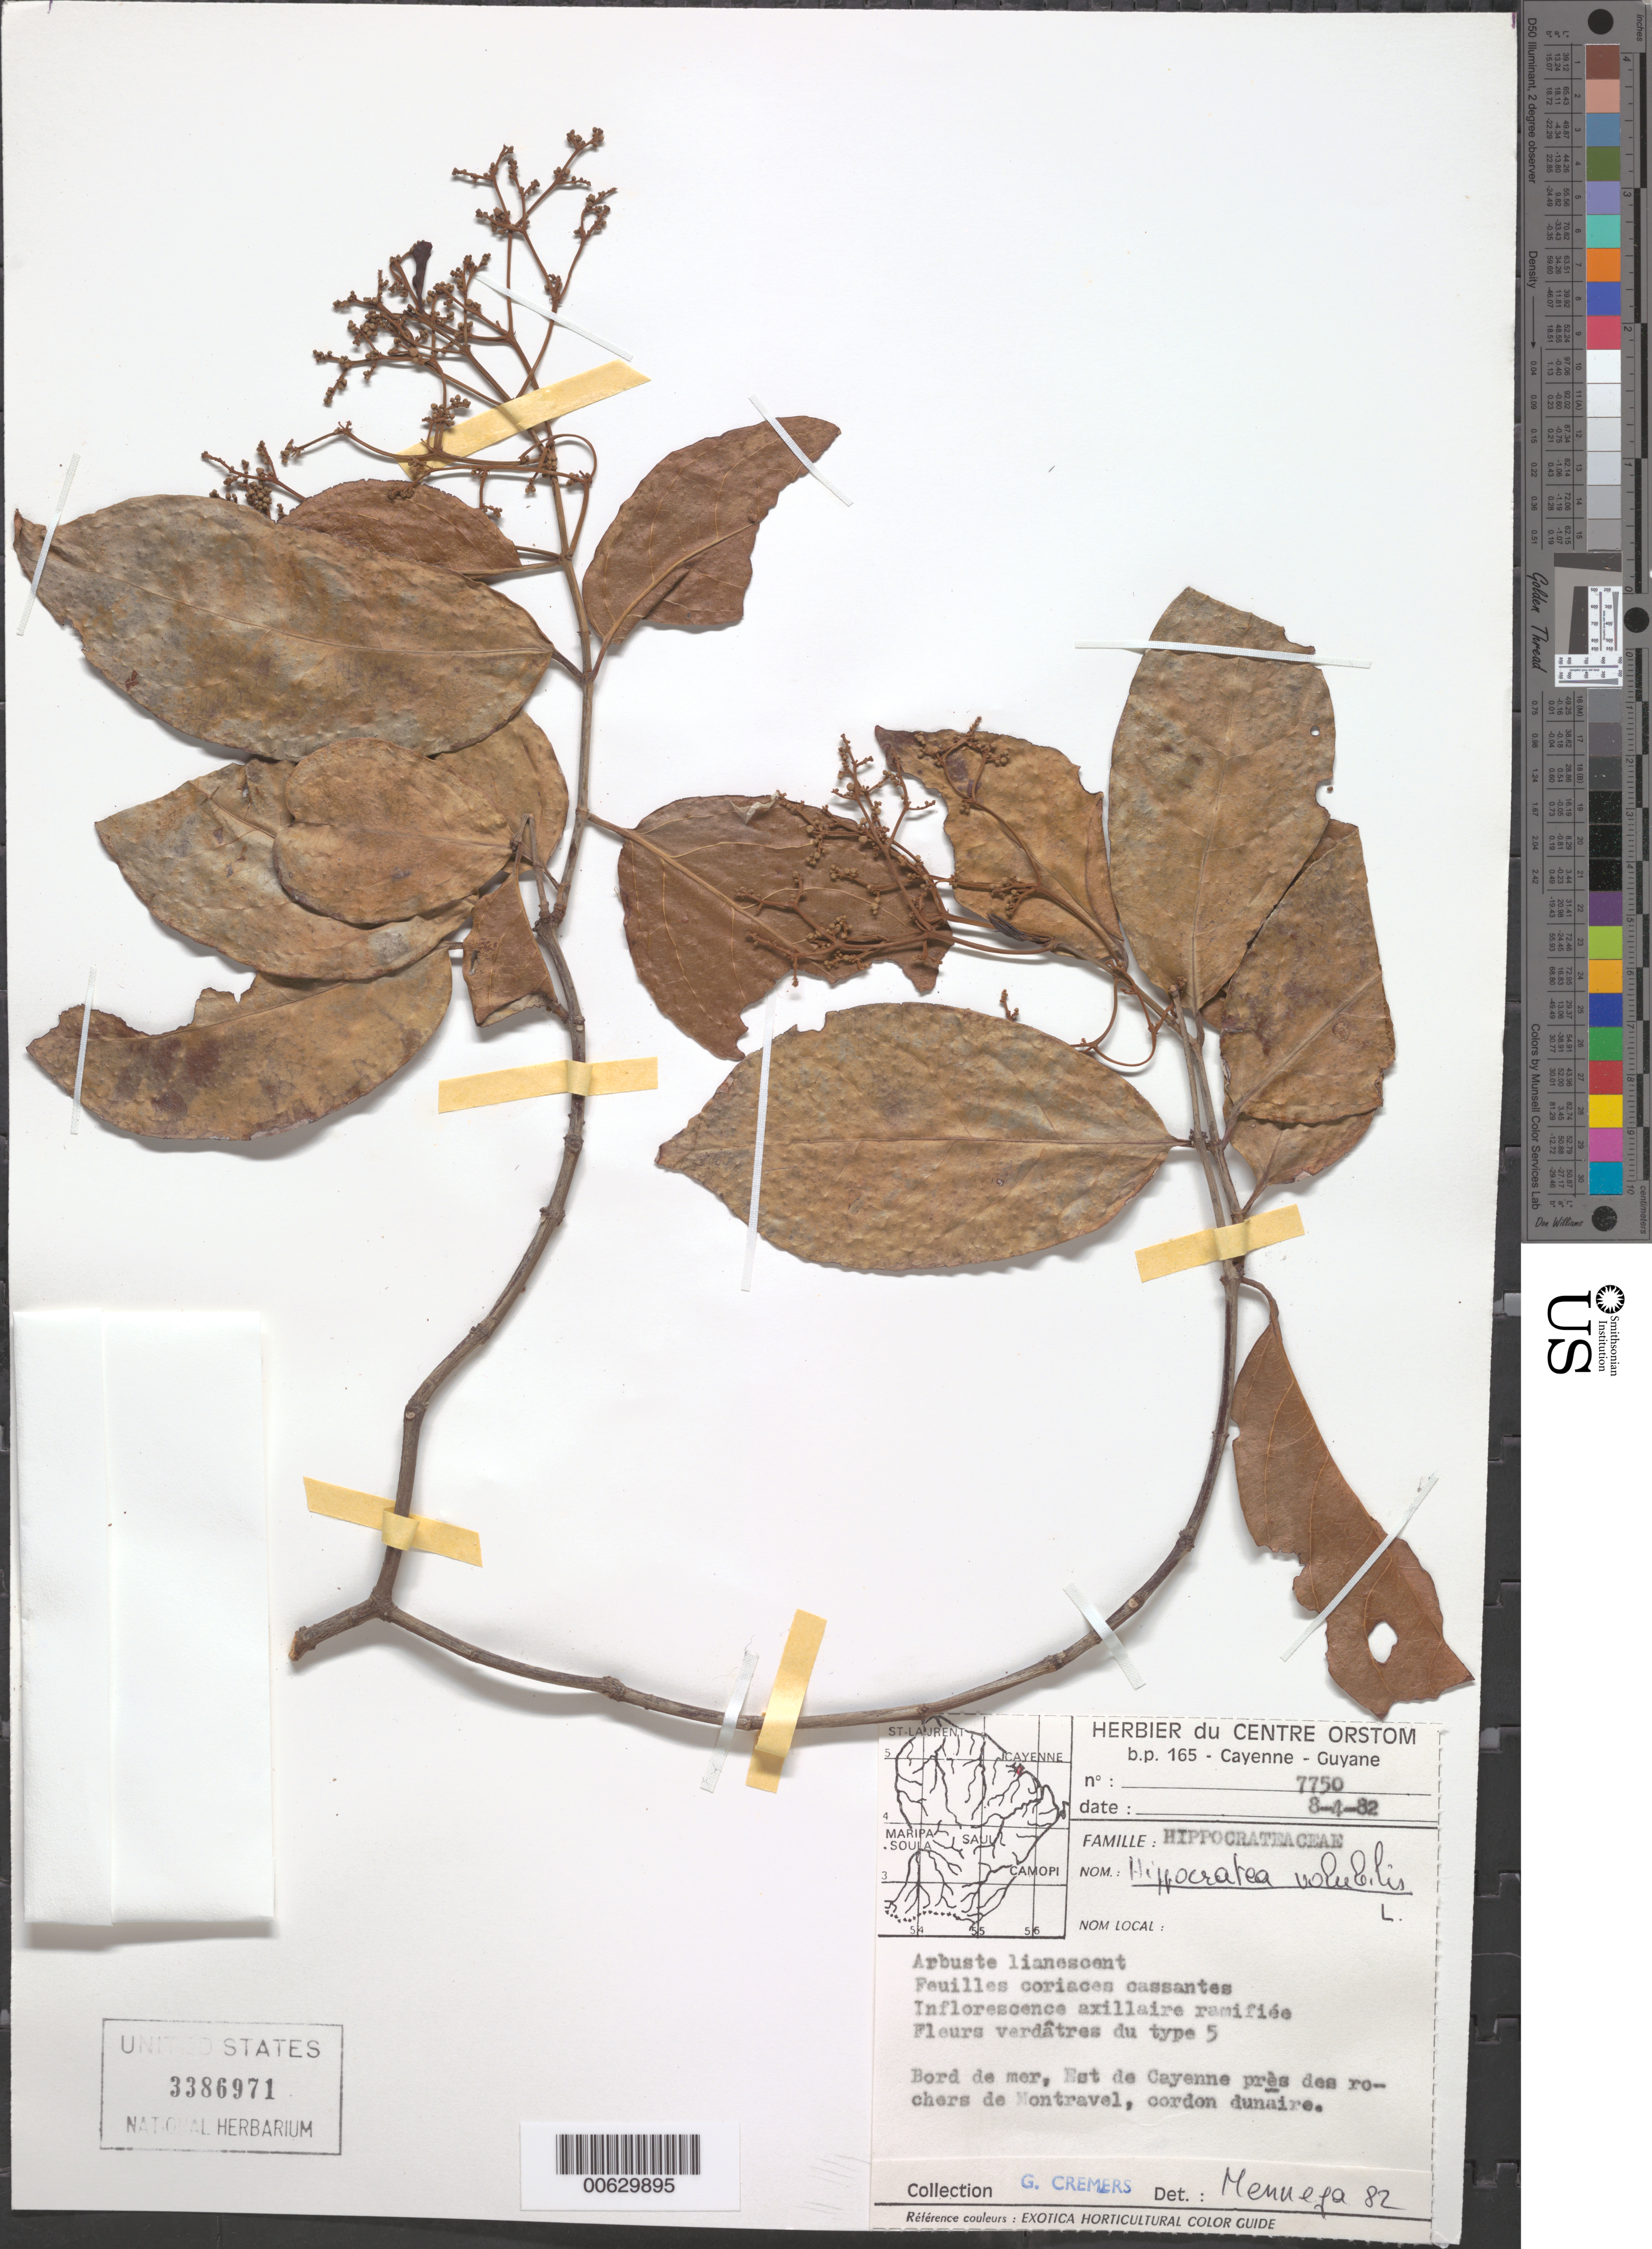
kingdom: Plantae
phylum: Tracheophyta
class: Magnoliopsida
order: Celastrales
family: Celastraceae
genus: Hippocratea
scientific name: Hippocratea volubilis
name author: L.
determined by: Mennega, A. M. W.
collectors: G. Cremers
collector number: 7750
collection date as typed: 8-Apr-82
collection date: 1982-04-08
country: French Guiana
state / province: Cayenne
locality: Cayenne, Est de, sur les rochers de Montravel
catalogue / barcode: US 3386971